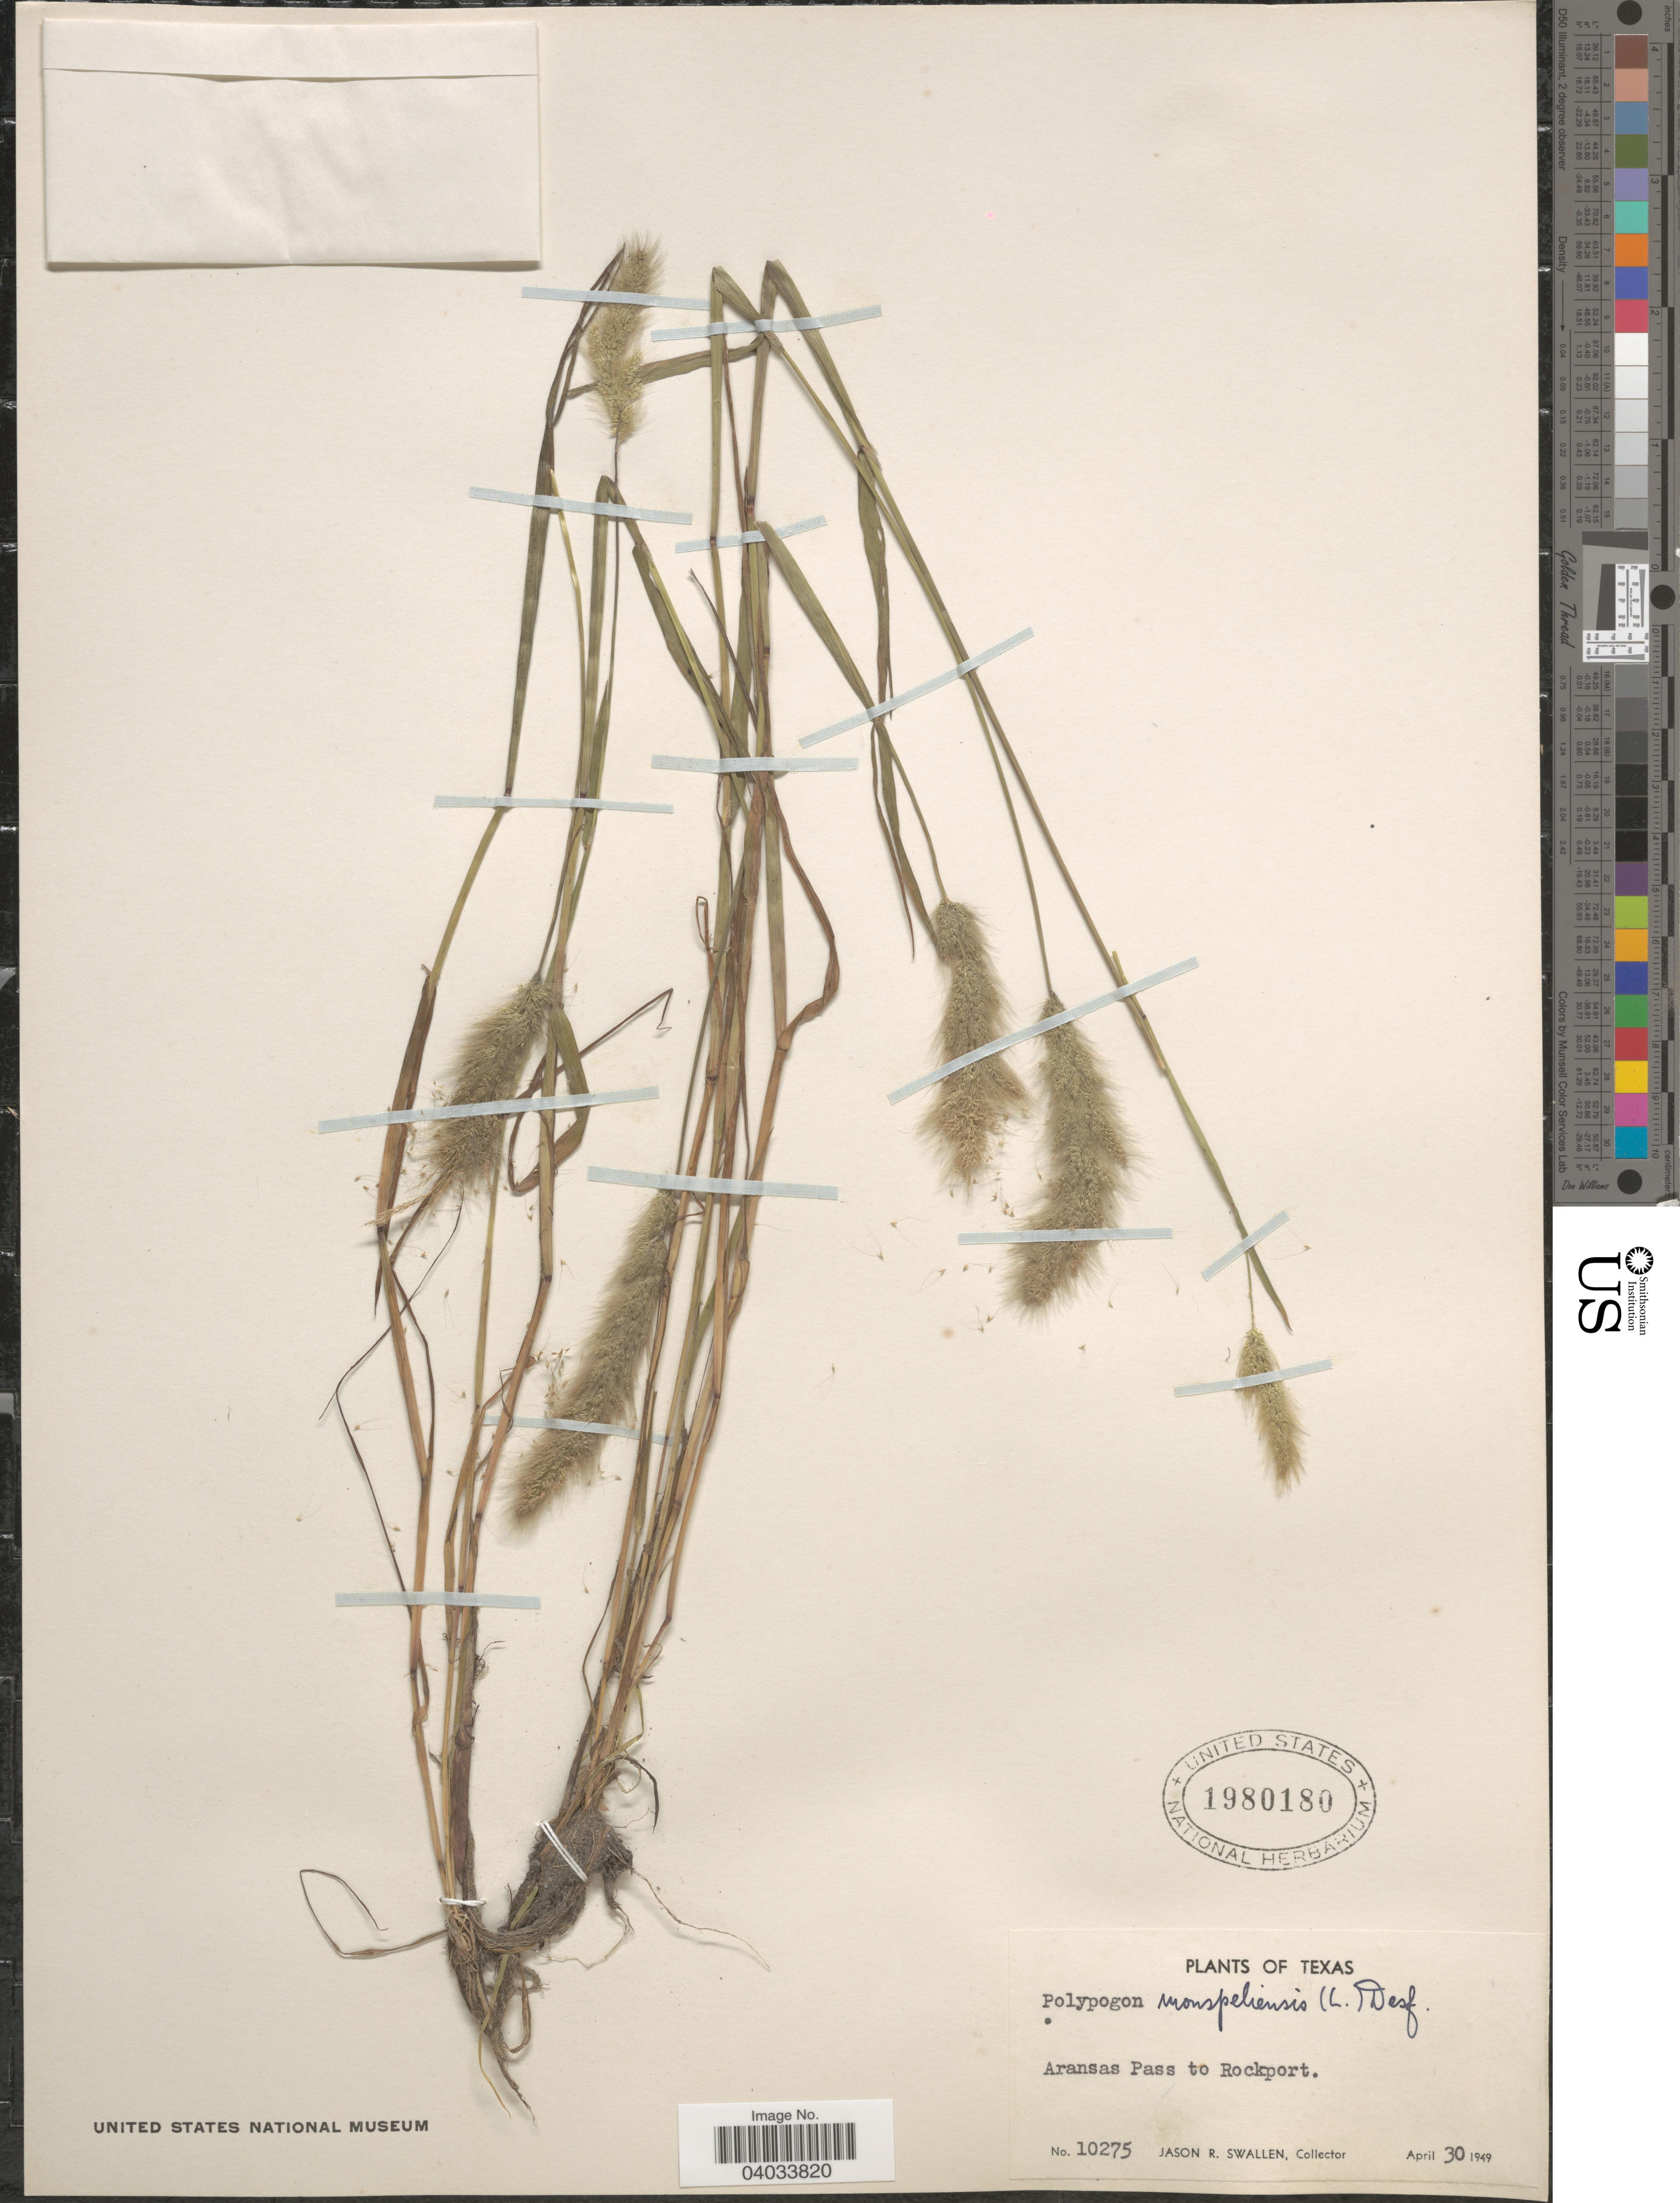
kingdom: Plantae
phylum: Tracheophyta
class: Liliopsida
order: Poales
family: Poaceae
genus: Polypogon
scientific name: Polypogon monspeliensis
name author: (L.) Desf.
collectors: J. R. Swallen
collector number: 10275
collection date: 1949-04-30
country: United States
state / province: Texas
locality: Aransas Pass to Rockport.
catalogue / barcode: US 1980180